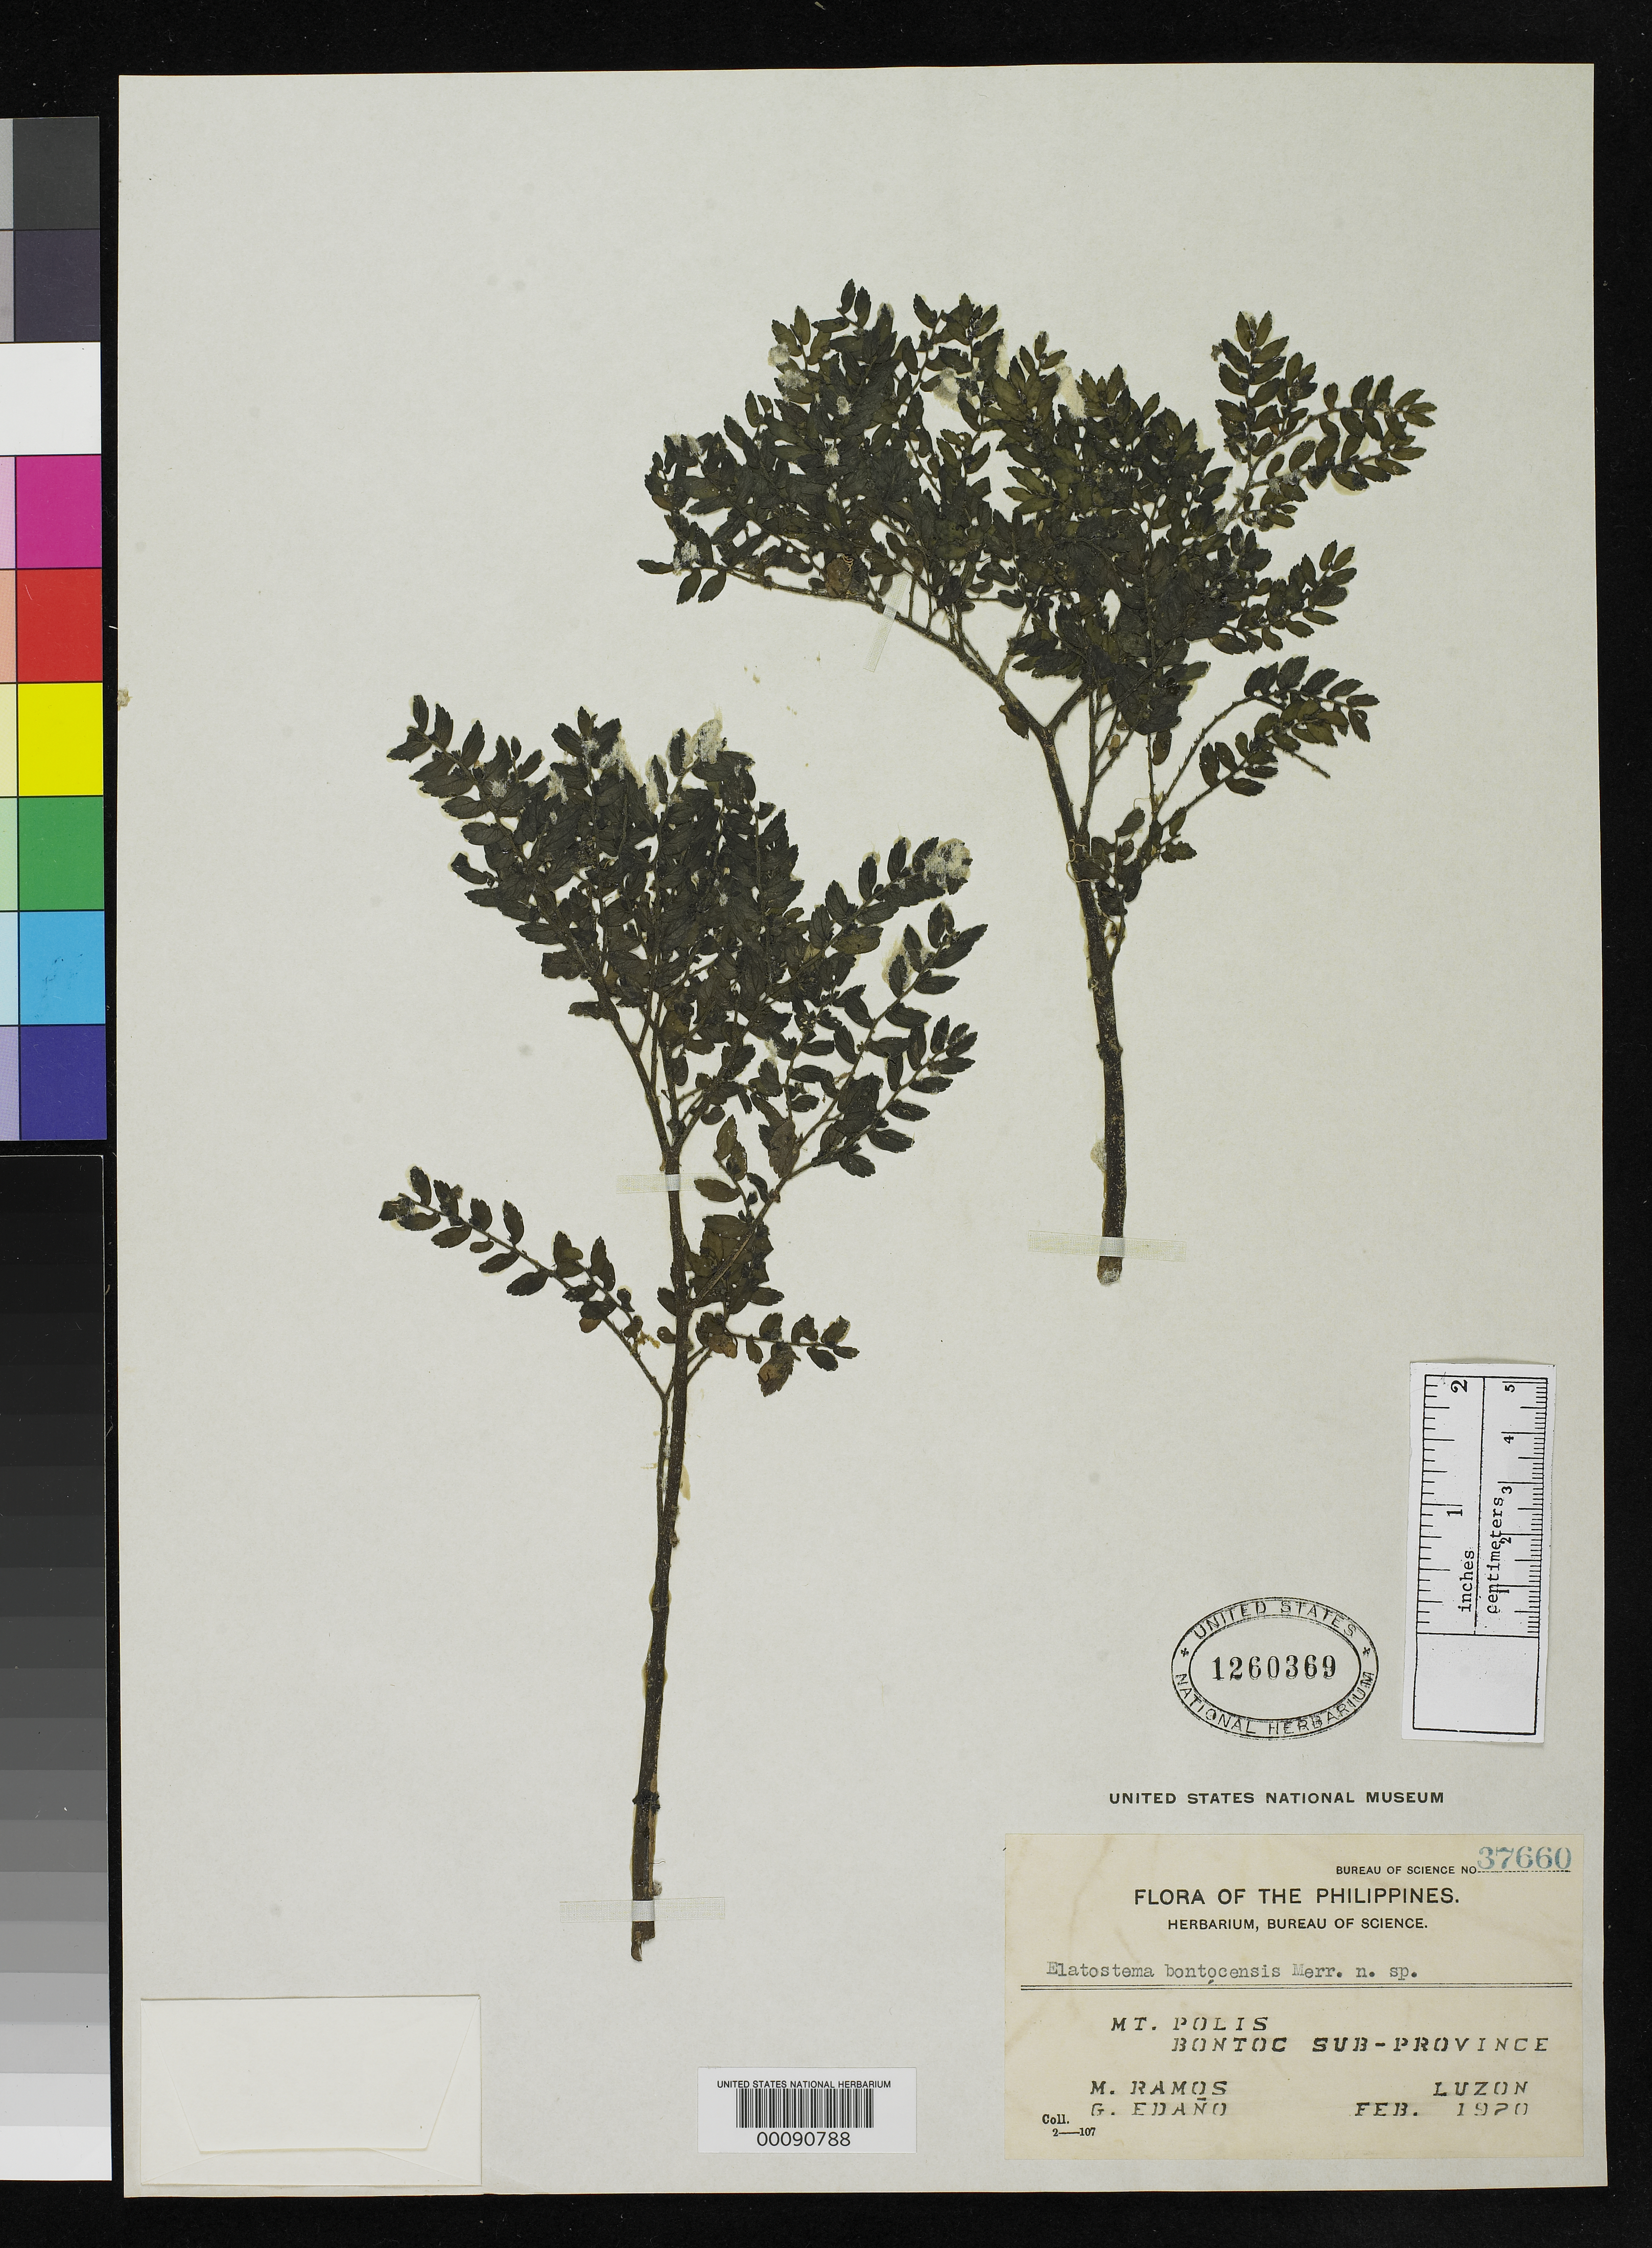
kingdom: Plantae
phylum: Tracheophyta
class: Magnoliopsida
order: Rosales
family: Urticaceae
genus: Elatostema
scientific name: Elatostema bontocense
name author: Merr.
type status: Isotype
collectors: M. Ramos & G. E. Edaño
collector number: Bur. Sci. 37660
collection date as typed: Feb 1920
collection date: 1920-02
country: Philippines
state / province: Cordillera (Administrative Region)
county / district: Mountain province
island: Luzon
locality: Mt. Polis, Bontoc Subprov.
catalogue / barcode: US 1260369